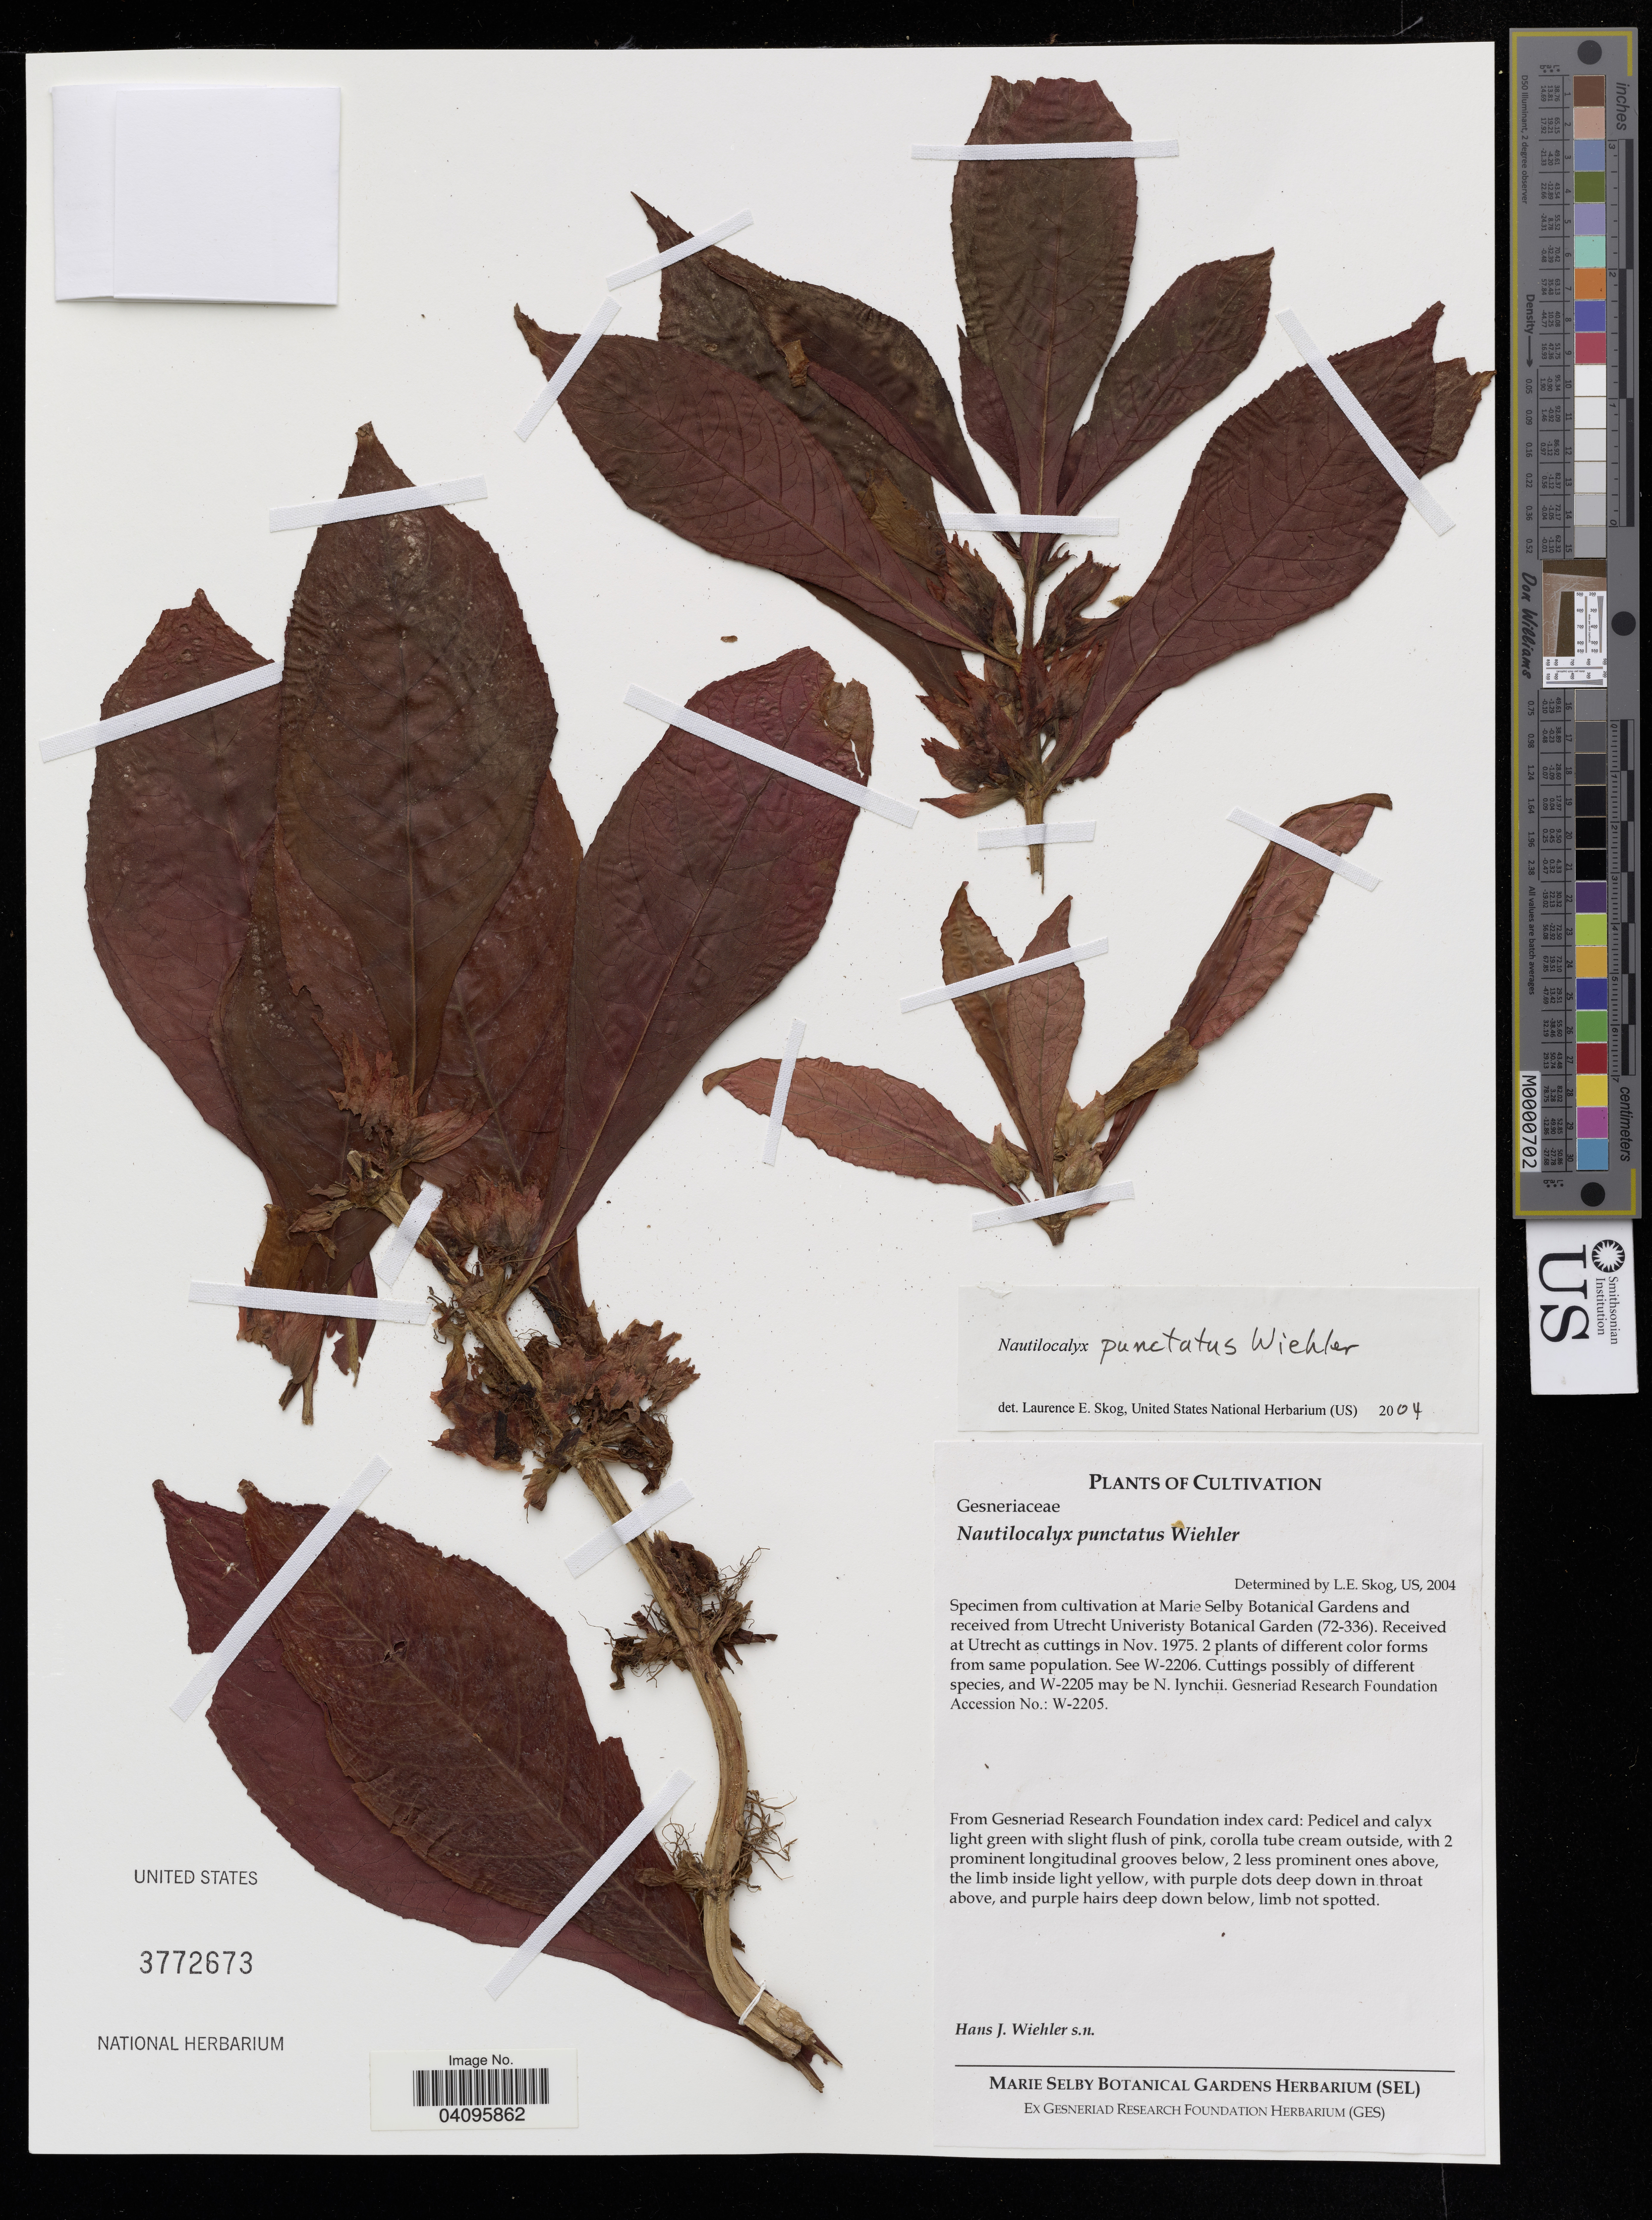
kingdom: Plantae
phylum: Tracheophyta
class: Magnoliopsida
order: Lamiales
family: Gesneriaceae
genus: Nautilocalyx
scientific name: Nautilocalyx punctatus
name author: Wiehler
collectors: H. J. Wiehler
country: United States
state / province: Florida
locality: Marie Selby Botanical Gardens.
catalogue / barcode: US 3772673